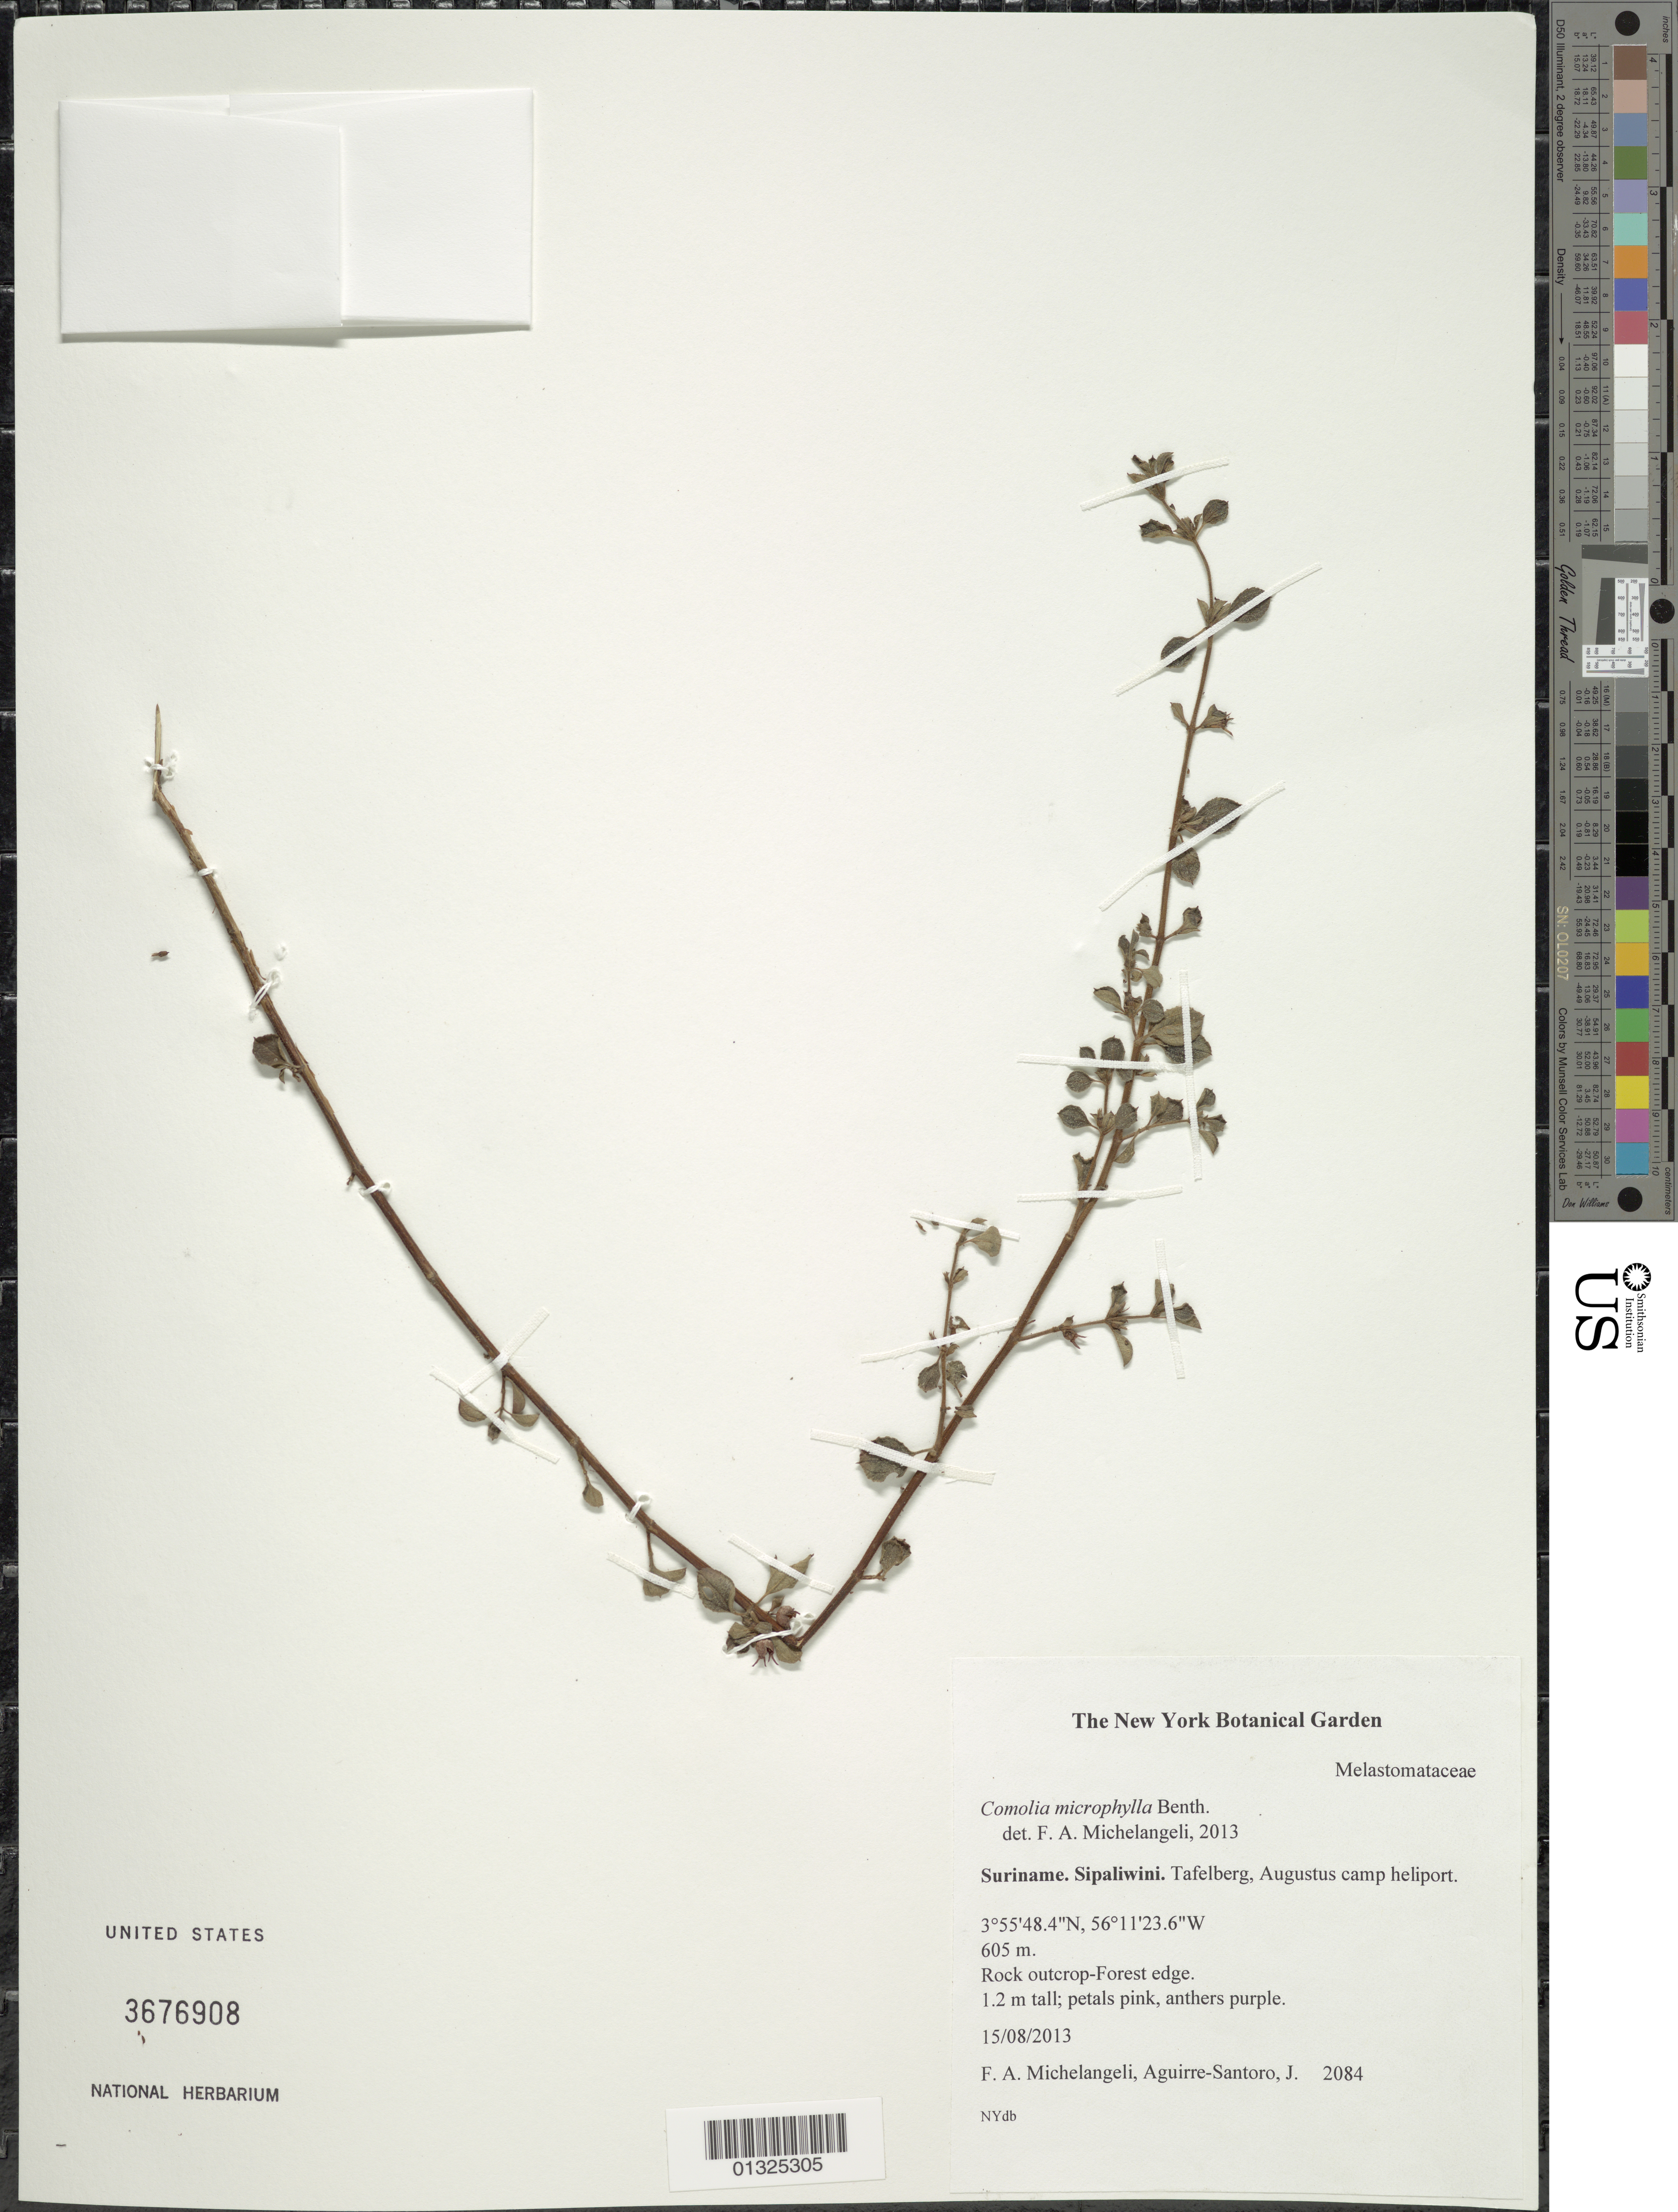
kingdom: Plantae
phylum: Tracheophyta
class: Magnoliopsida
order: Myrtales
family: Melastomataceae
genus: Comolia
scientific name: Comolia microphylla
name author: Benth.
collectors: F. A. Michelangeli & J. Aguirre-Santoro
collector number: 2084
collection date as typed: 15 Aug 2013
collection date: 2013-08-15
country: Suriname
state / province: Sipaliwini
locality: Tafelberg, Augustus camp heliport.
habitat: Rock outcrop- forest edge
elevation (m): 605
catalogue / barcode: US 3676908